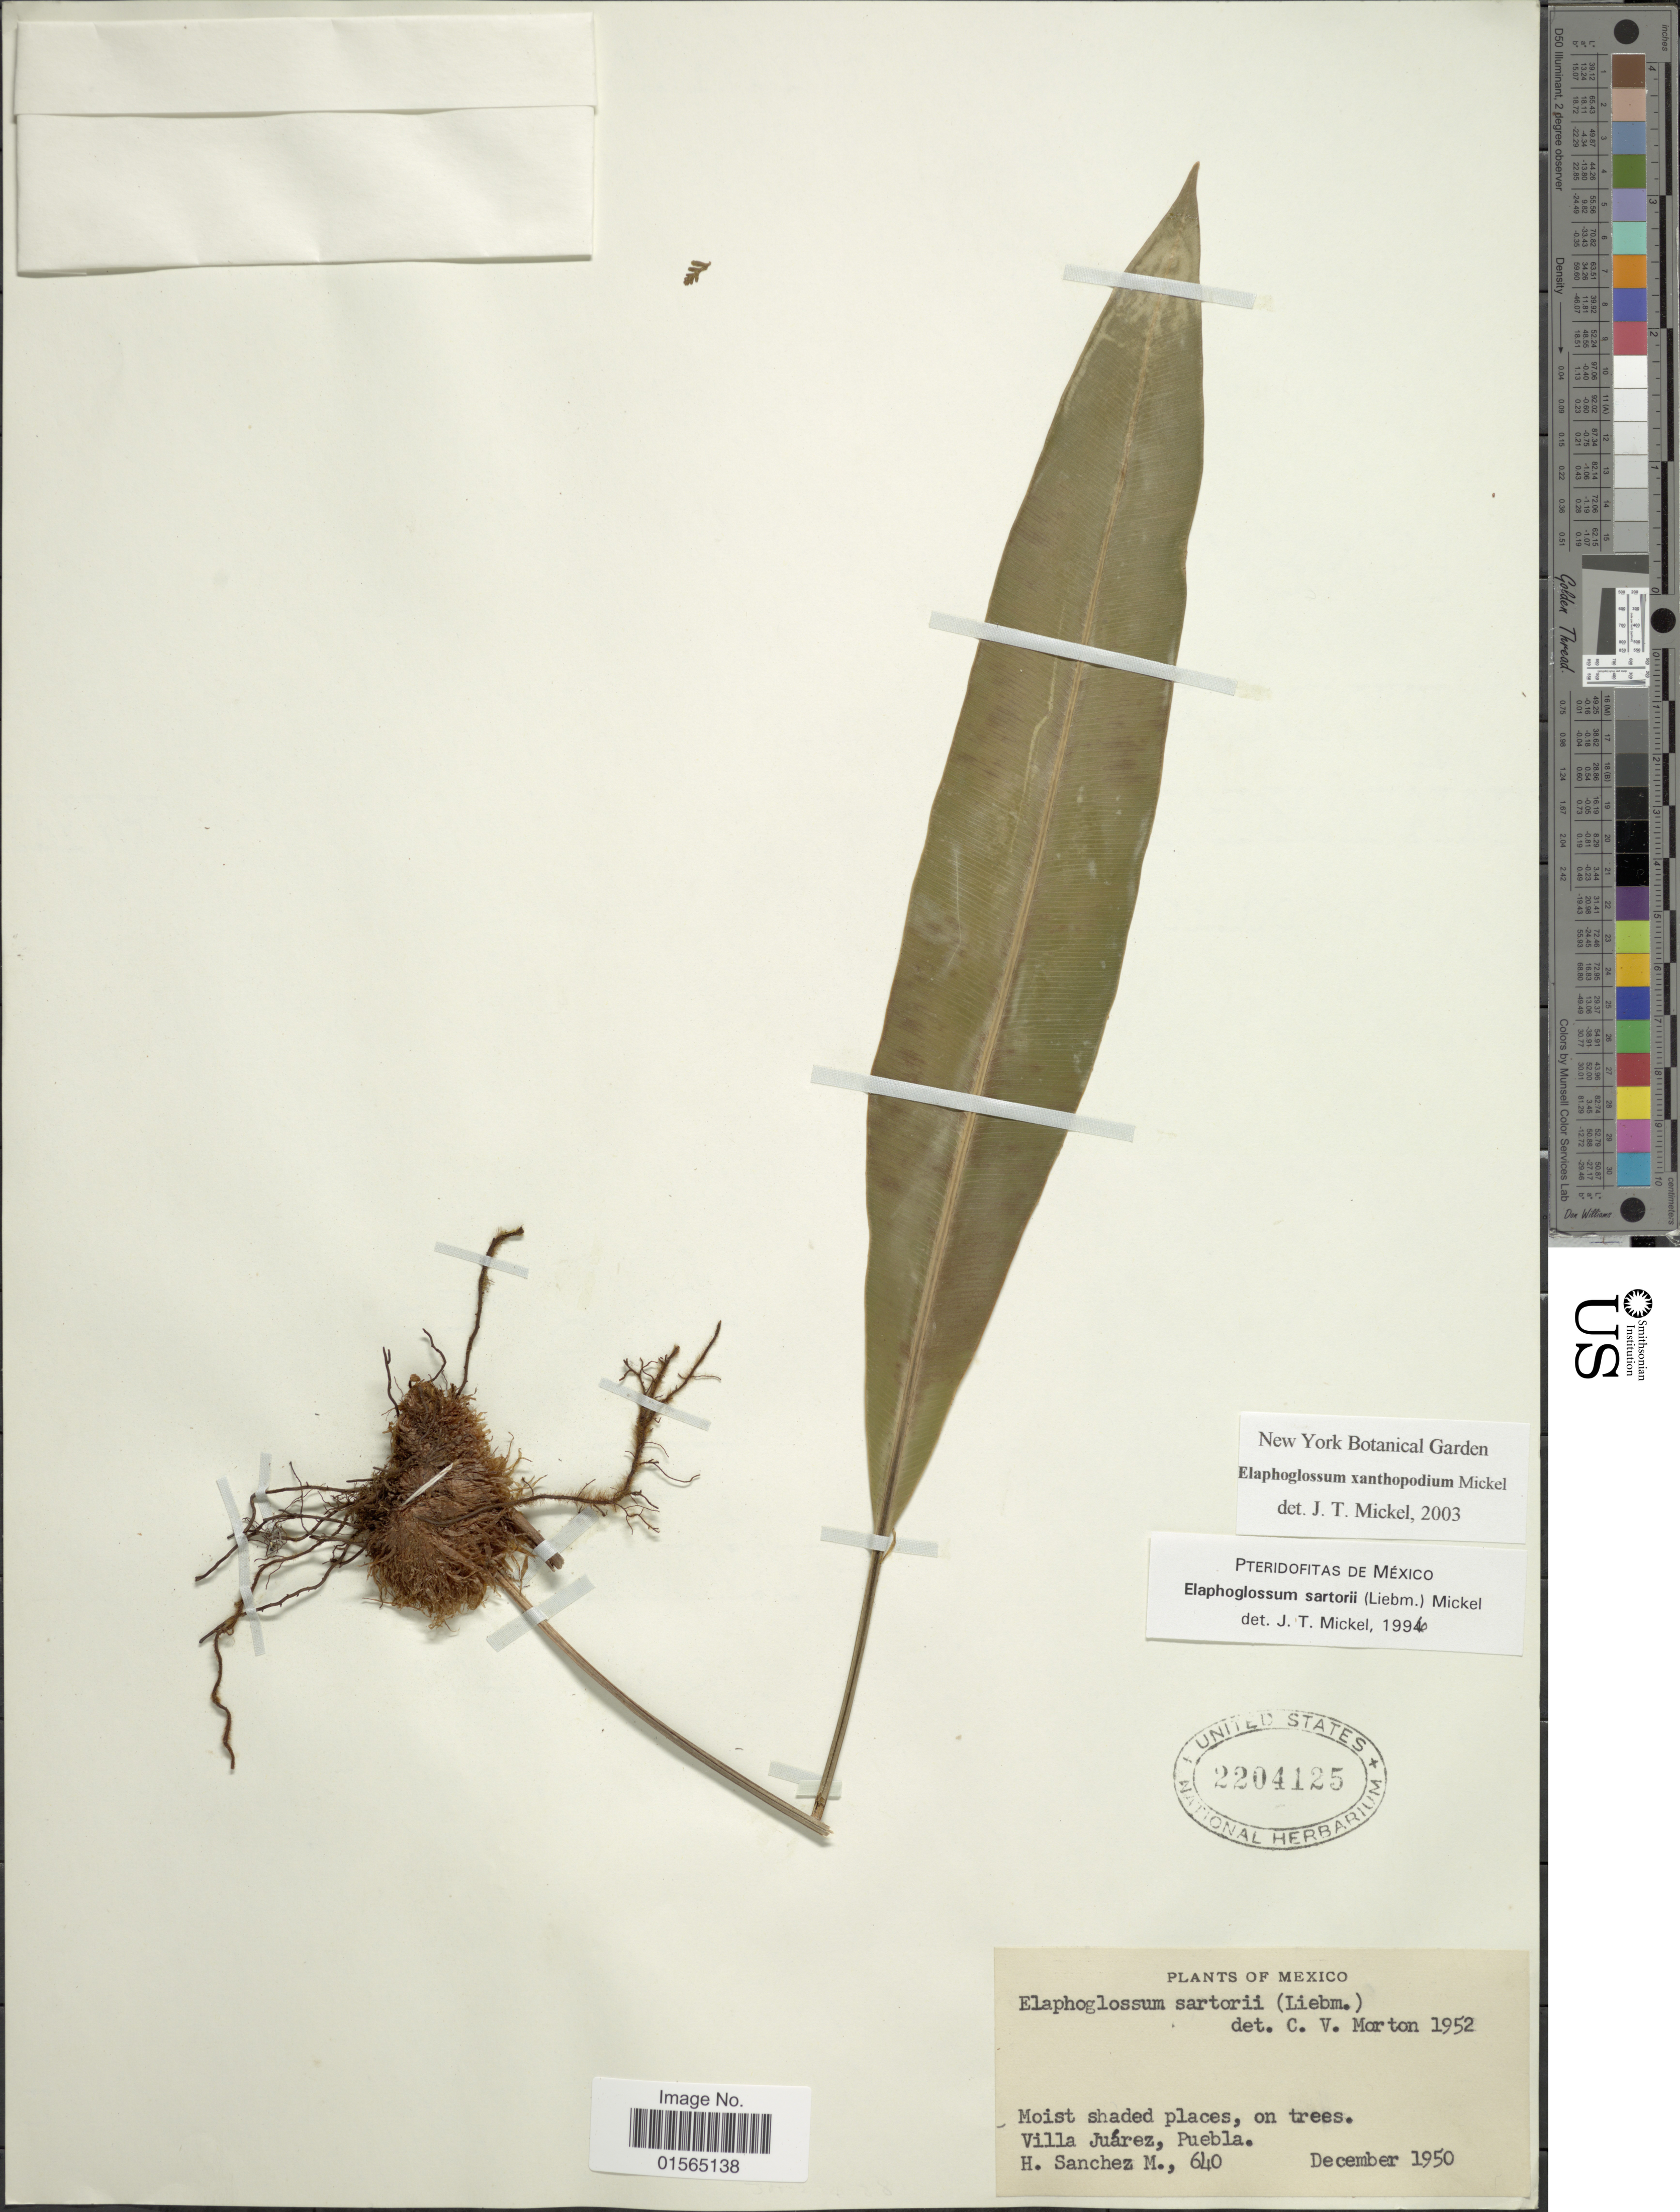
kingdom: Plantae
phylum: Tracheophyta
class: Polypodiopsida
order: Polypodiales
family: Dryopteridaceae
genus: Elaphoglossum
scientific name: Elaphoglossum xanthopodum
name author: Mickel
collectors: H. Sánchez-Mejorada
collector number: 640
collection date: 1950-12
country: Mexico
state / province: Puebla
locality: Moist shaded places, on trees, Villa Juarez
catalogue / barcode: US 2204125